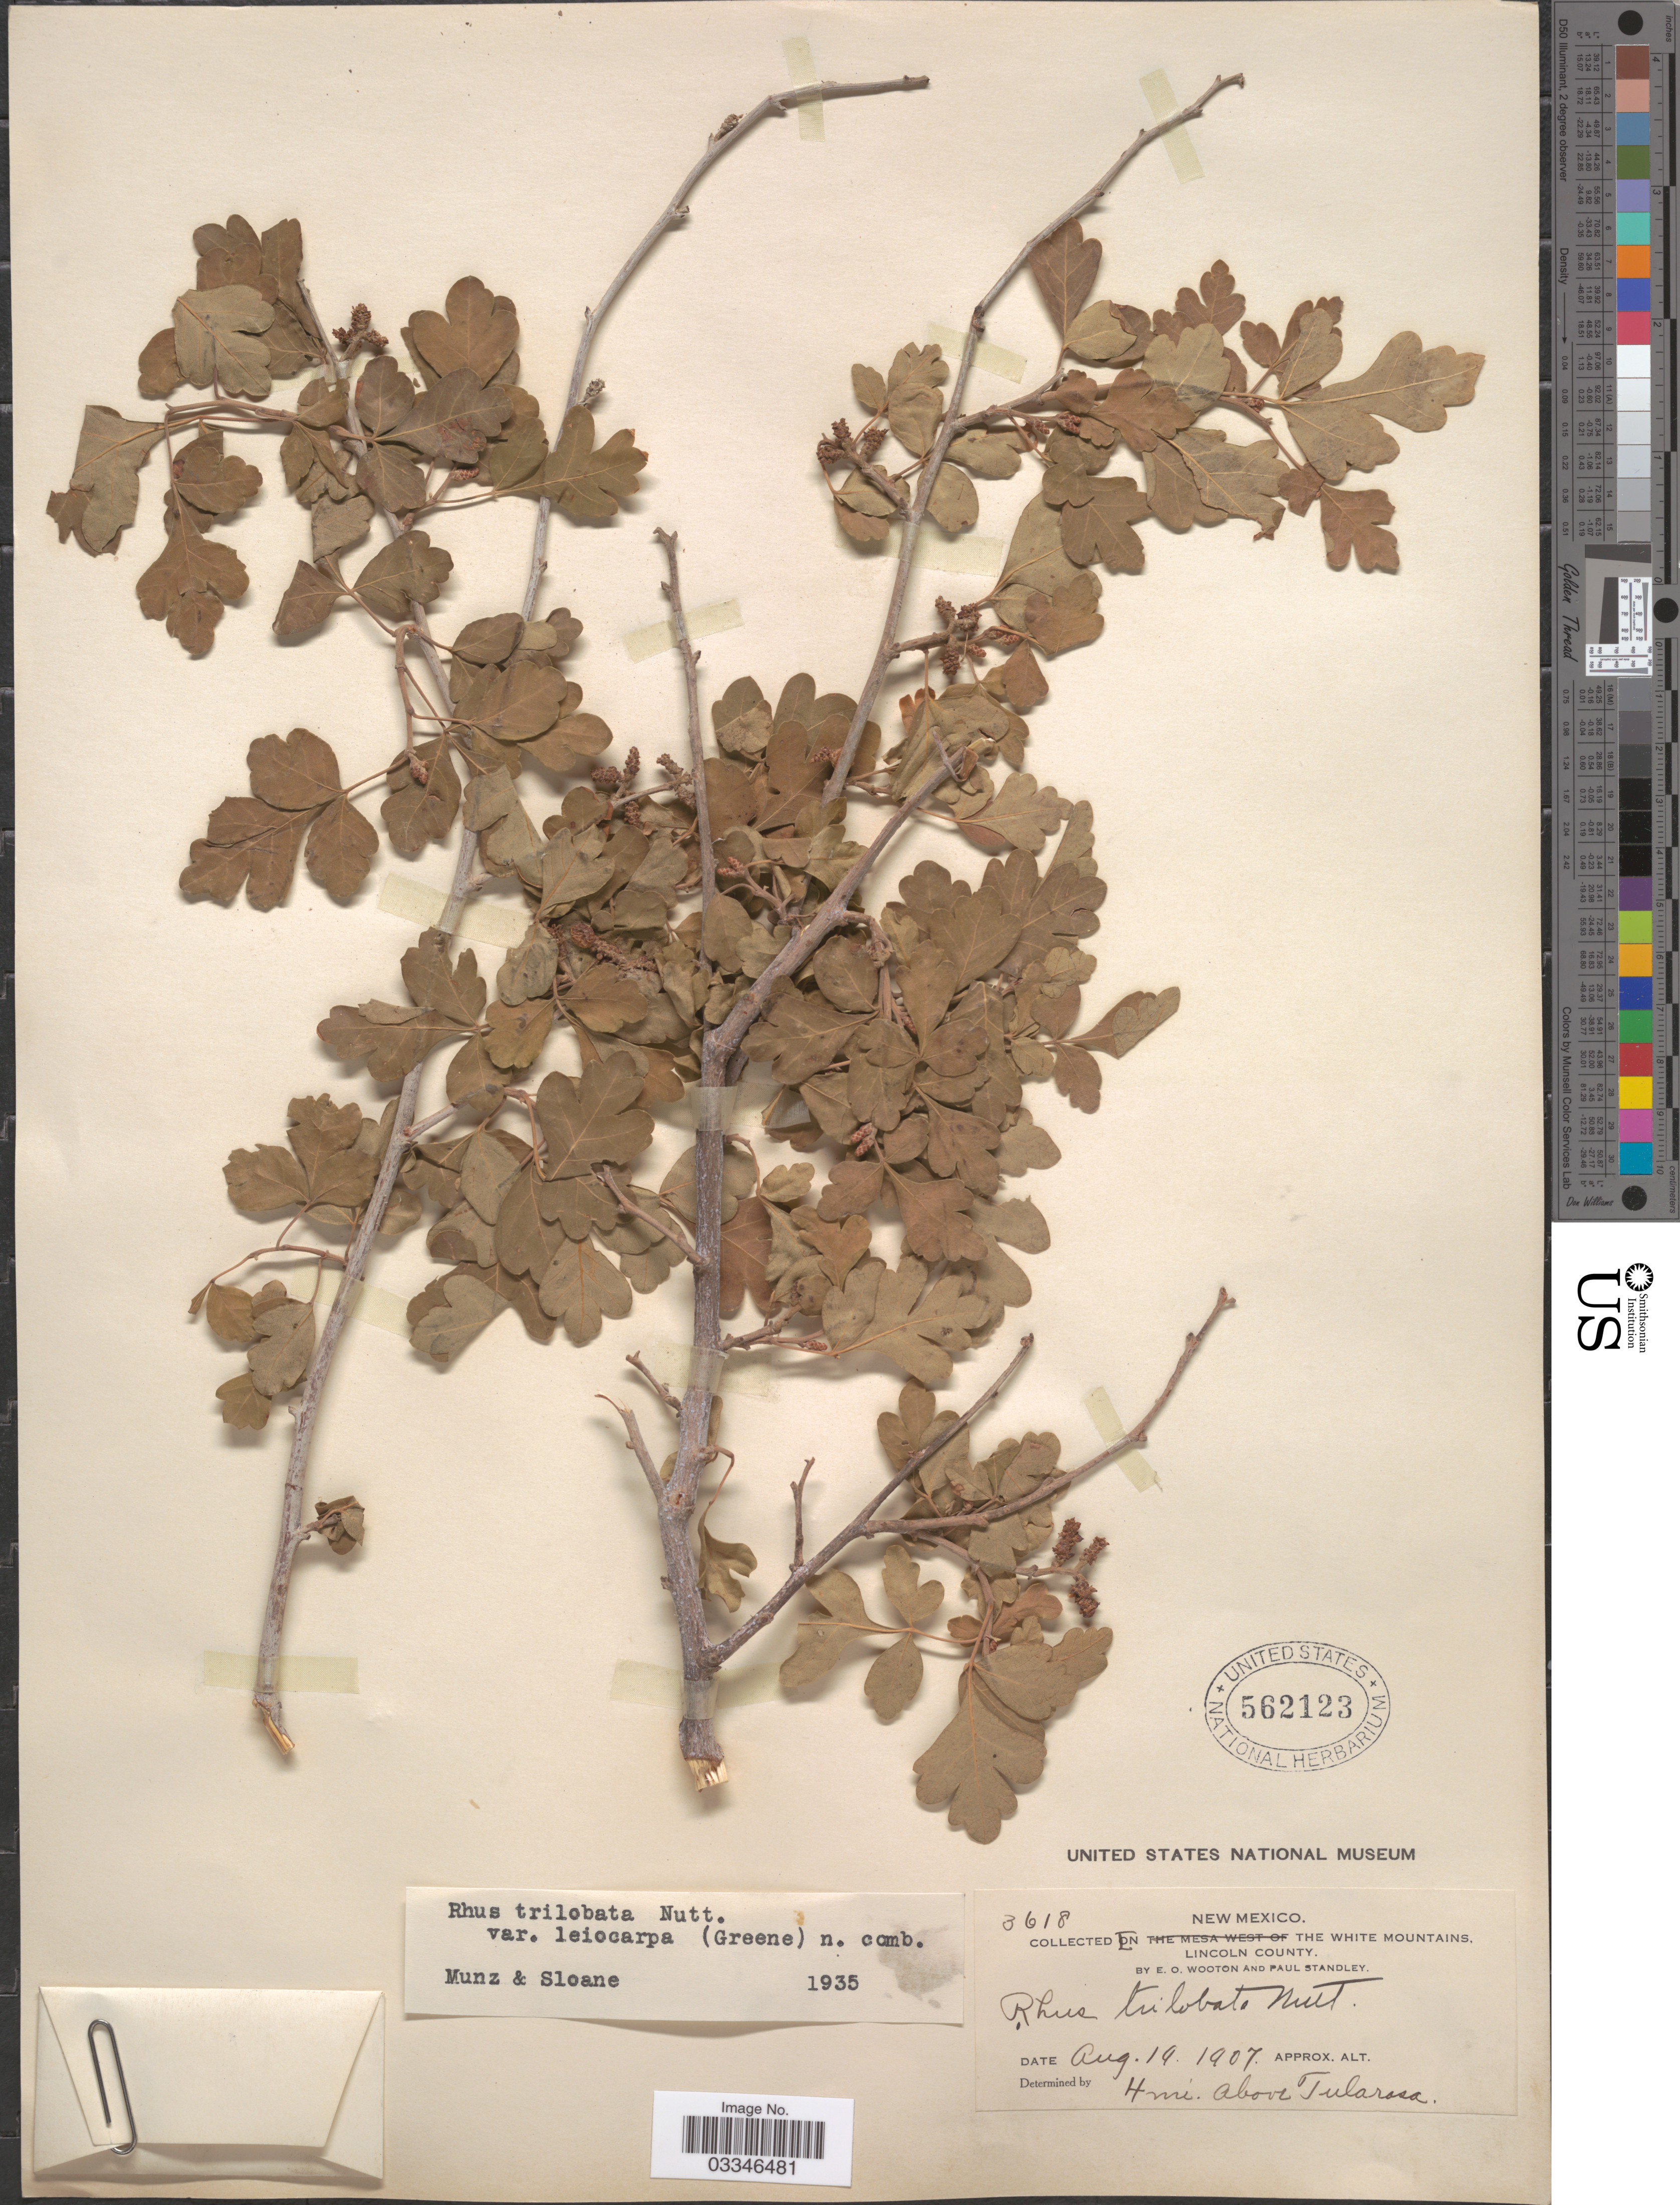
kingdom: Plantae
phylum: Tracheophyta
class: Magnoliopsida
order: Sapindales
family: Anacardiaceae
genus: Rhus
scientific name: Rhus trilobata var. leiocarpa (Greene) Munz & Sloane ined.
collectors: E. O. Wooton & P. C. Standley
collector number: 3618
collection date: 1907-08-19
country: United States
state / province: New Mexico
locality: On the White Mountains, Lincoln County, 4 mi. above Tularosa.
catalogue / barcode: US 562123